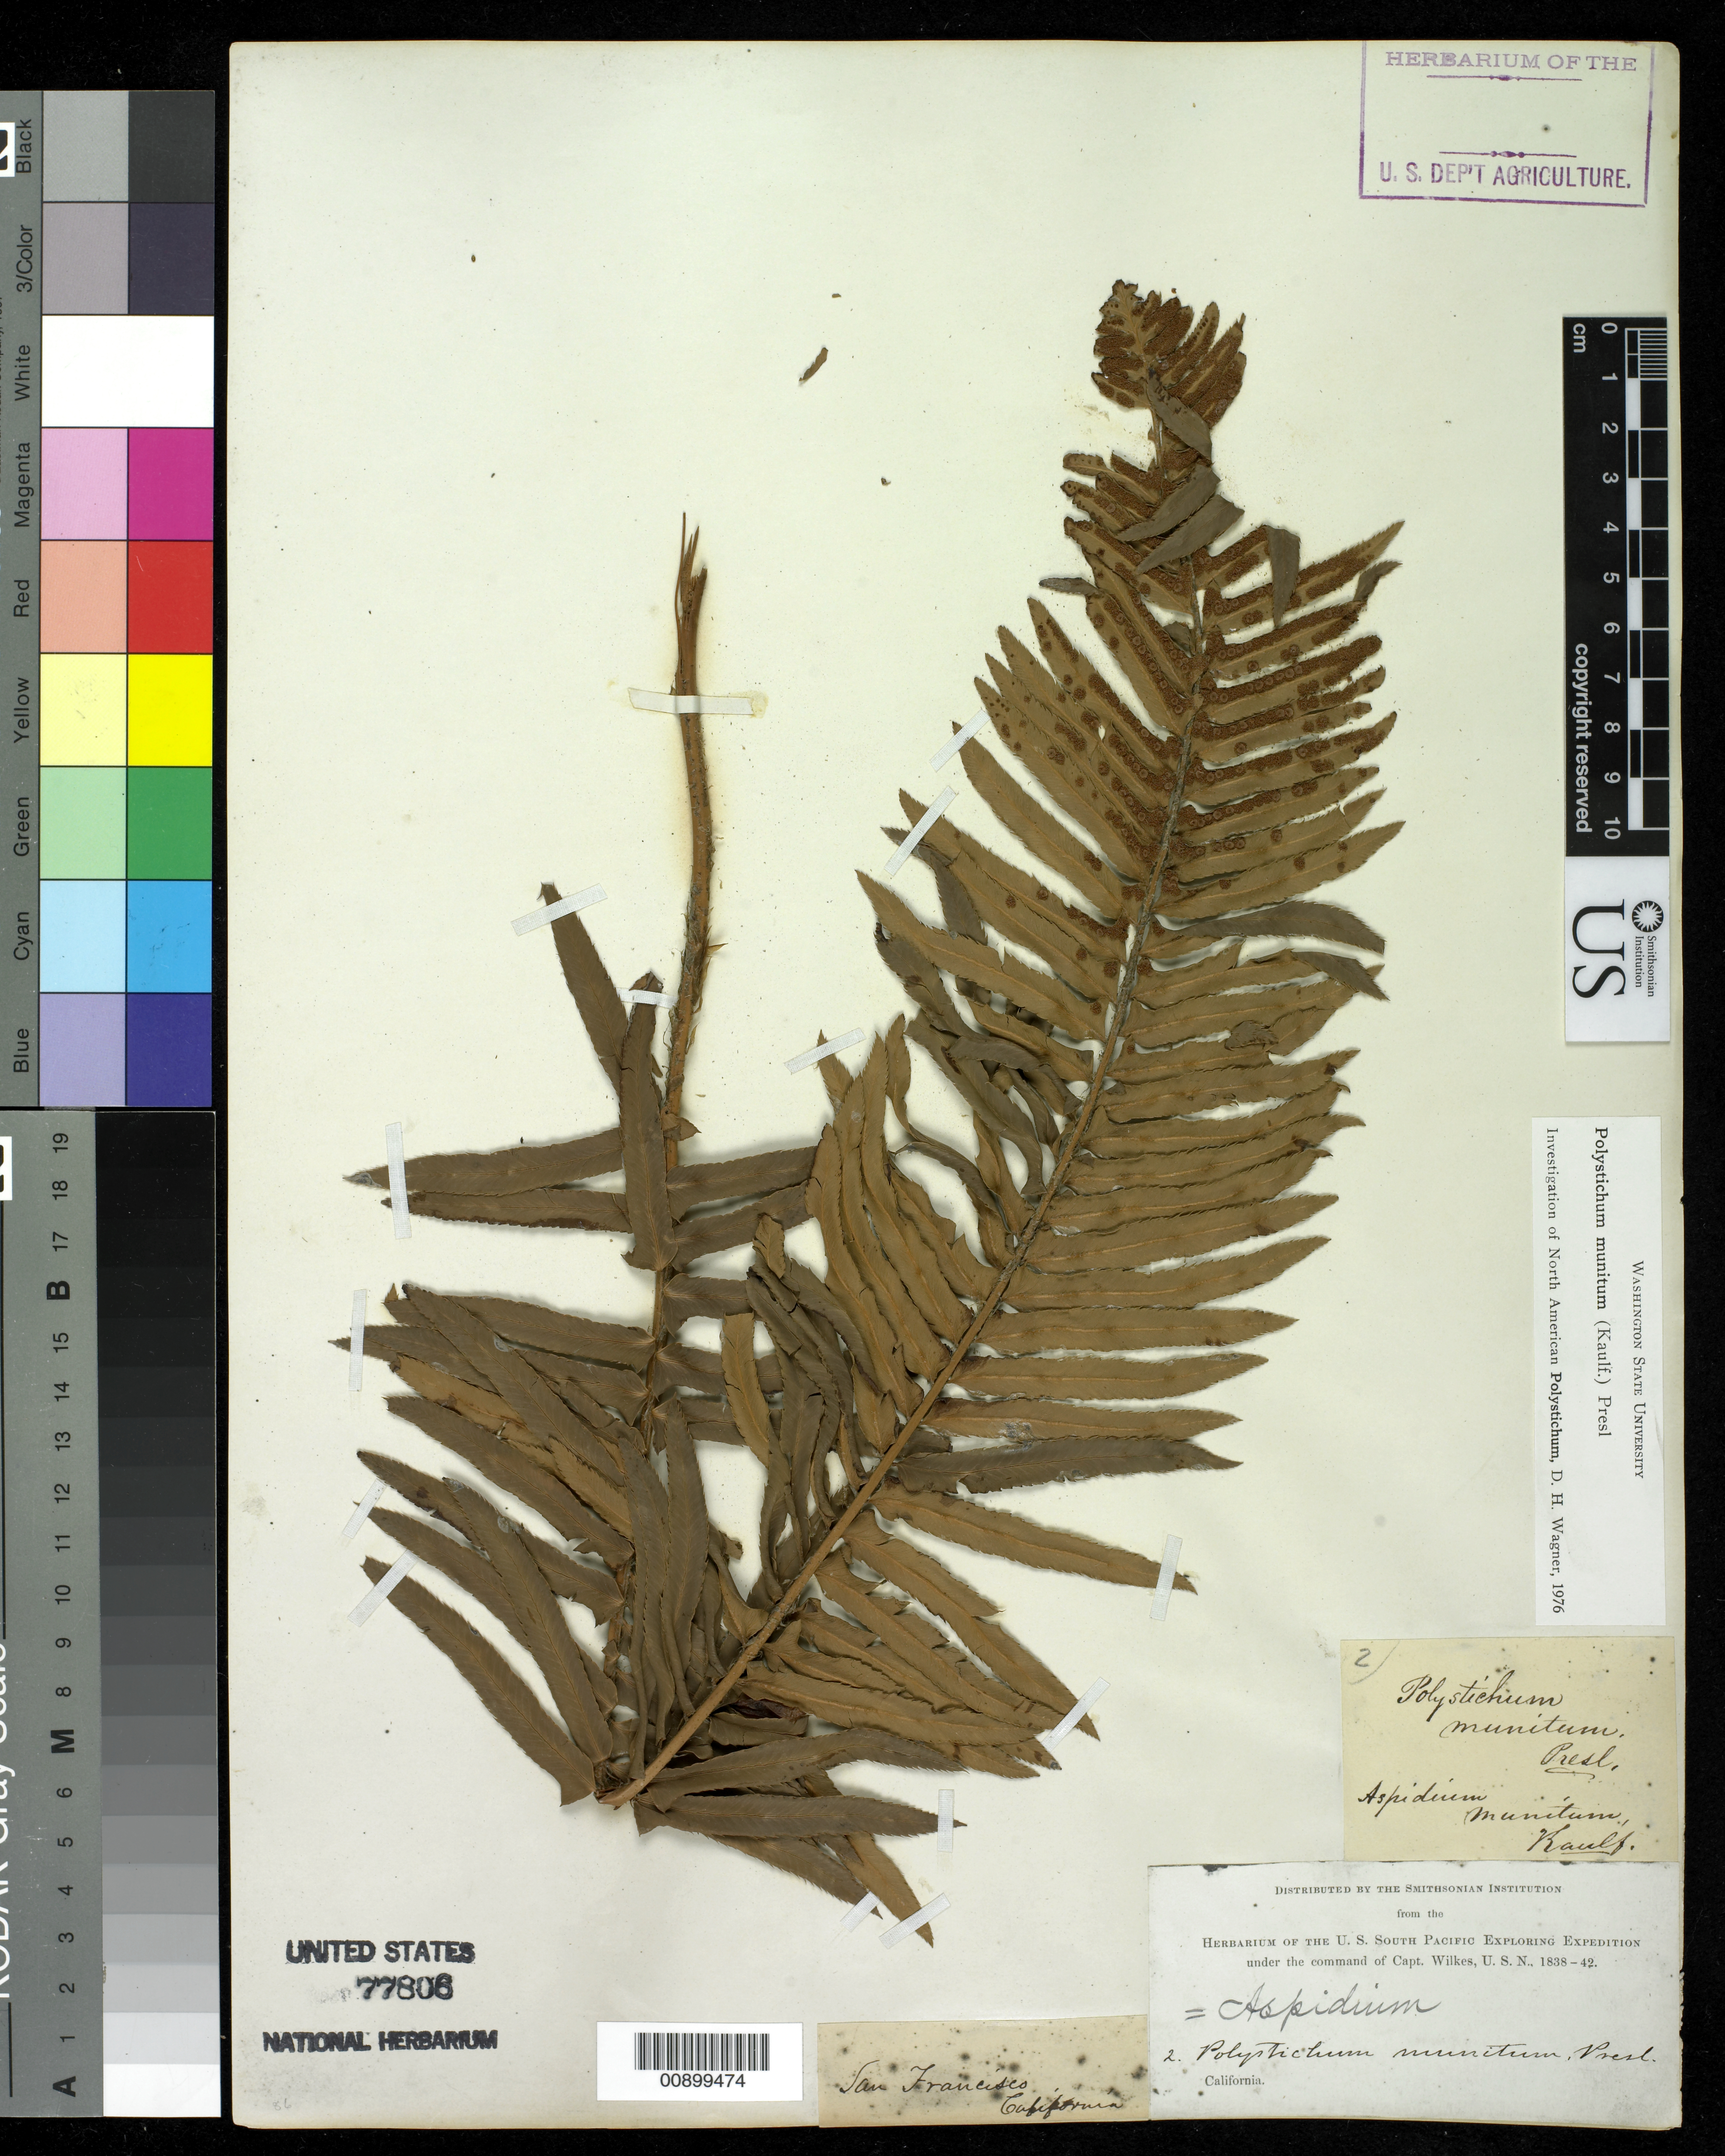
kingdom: Plantae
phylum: Tracheophyta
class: Polypodiopsida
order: Polypodiales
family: Dryopteridaceae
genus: Polystichum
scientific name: Polystichum munitum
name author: (Kaulf.) C. Presl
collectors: Wilkes Explor. Exped.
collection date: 1838/1842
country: United States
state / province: California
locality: California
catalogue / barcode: US 77806